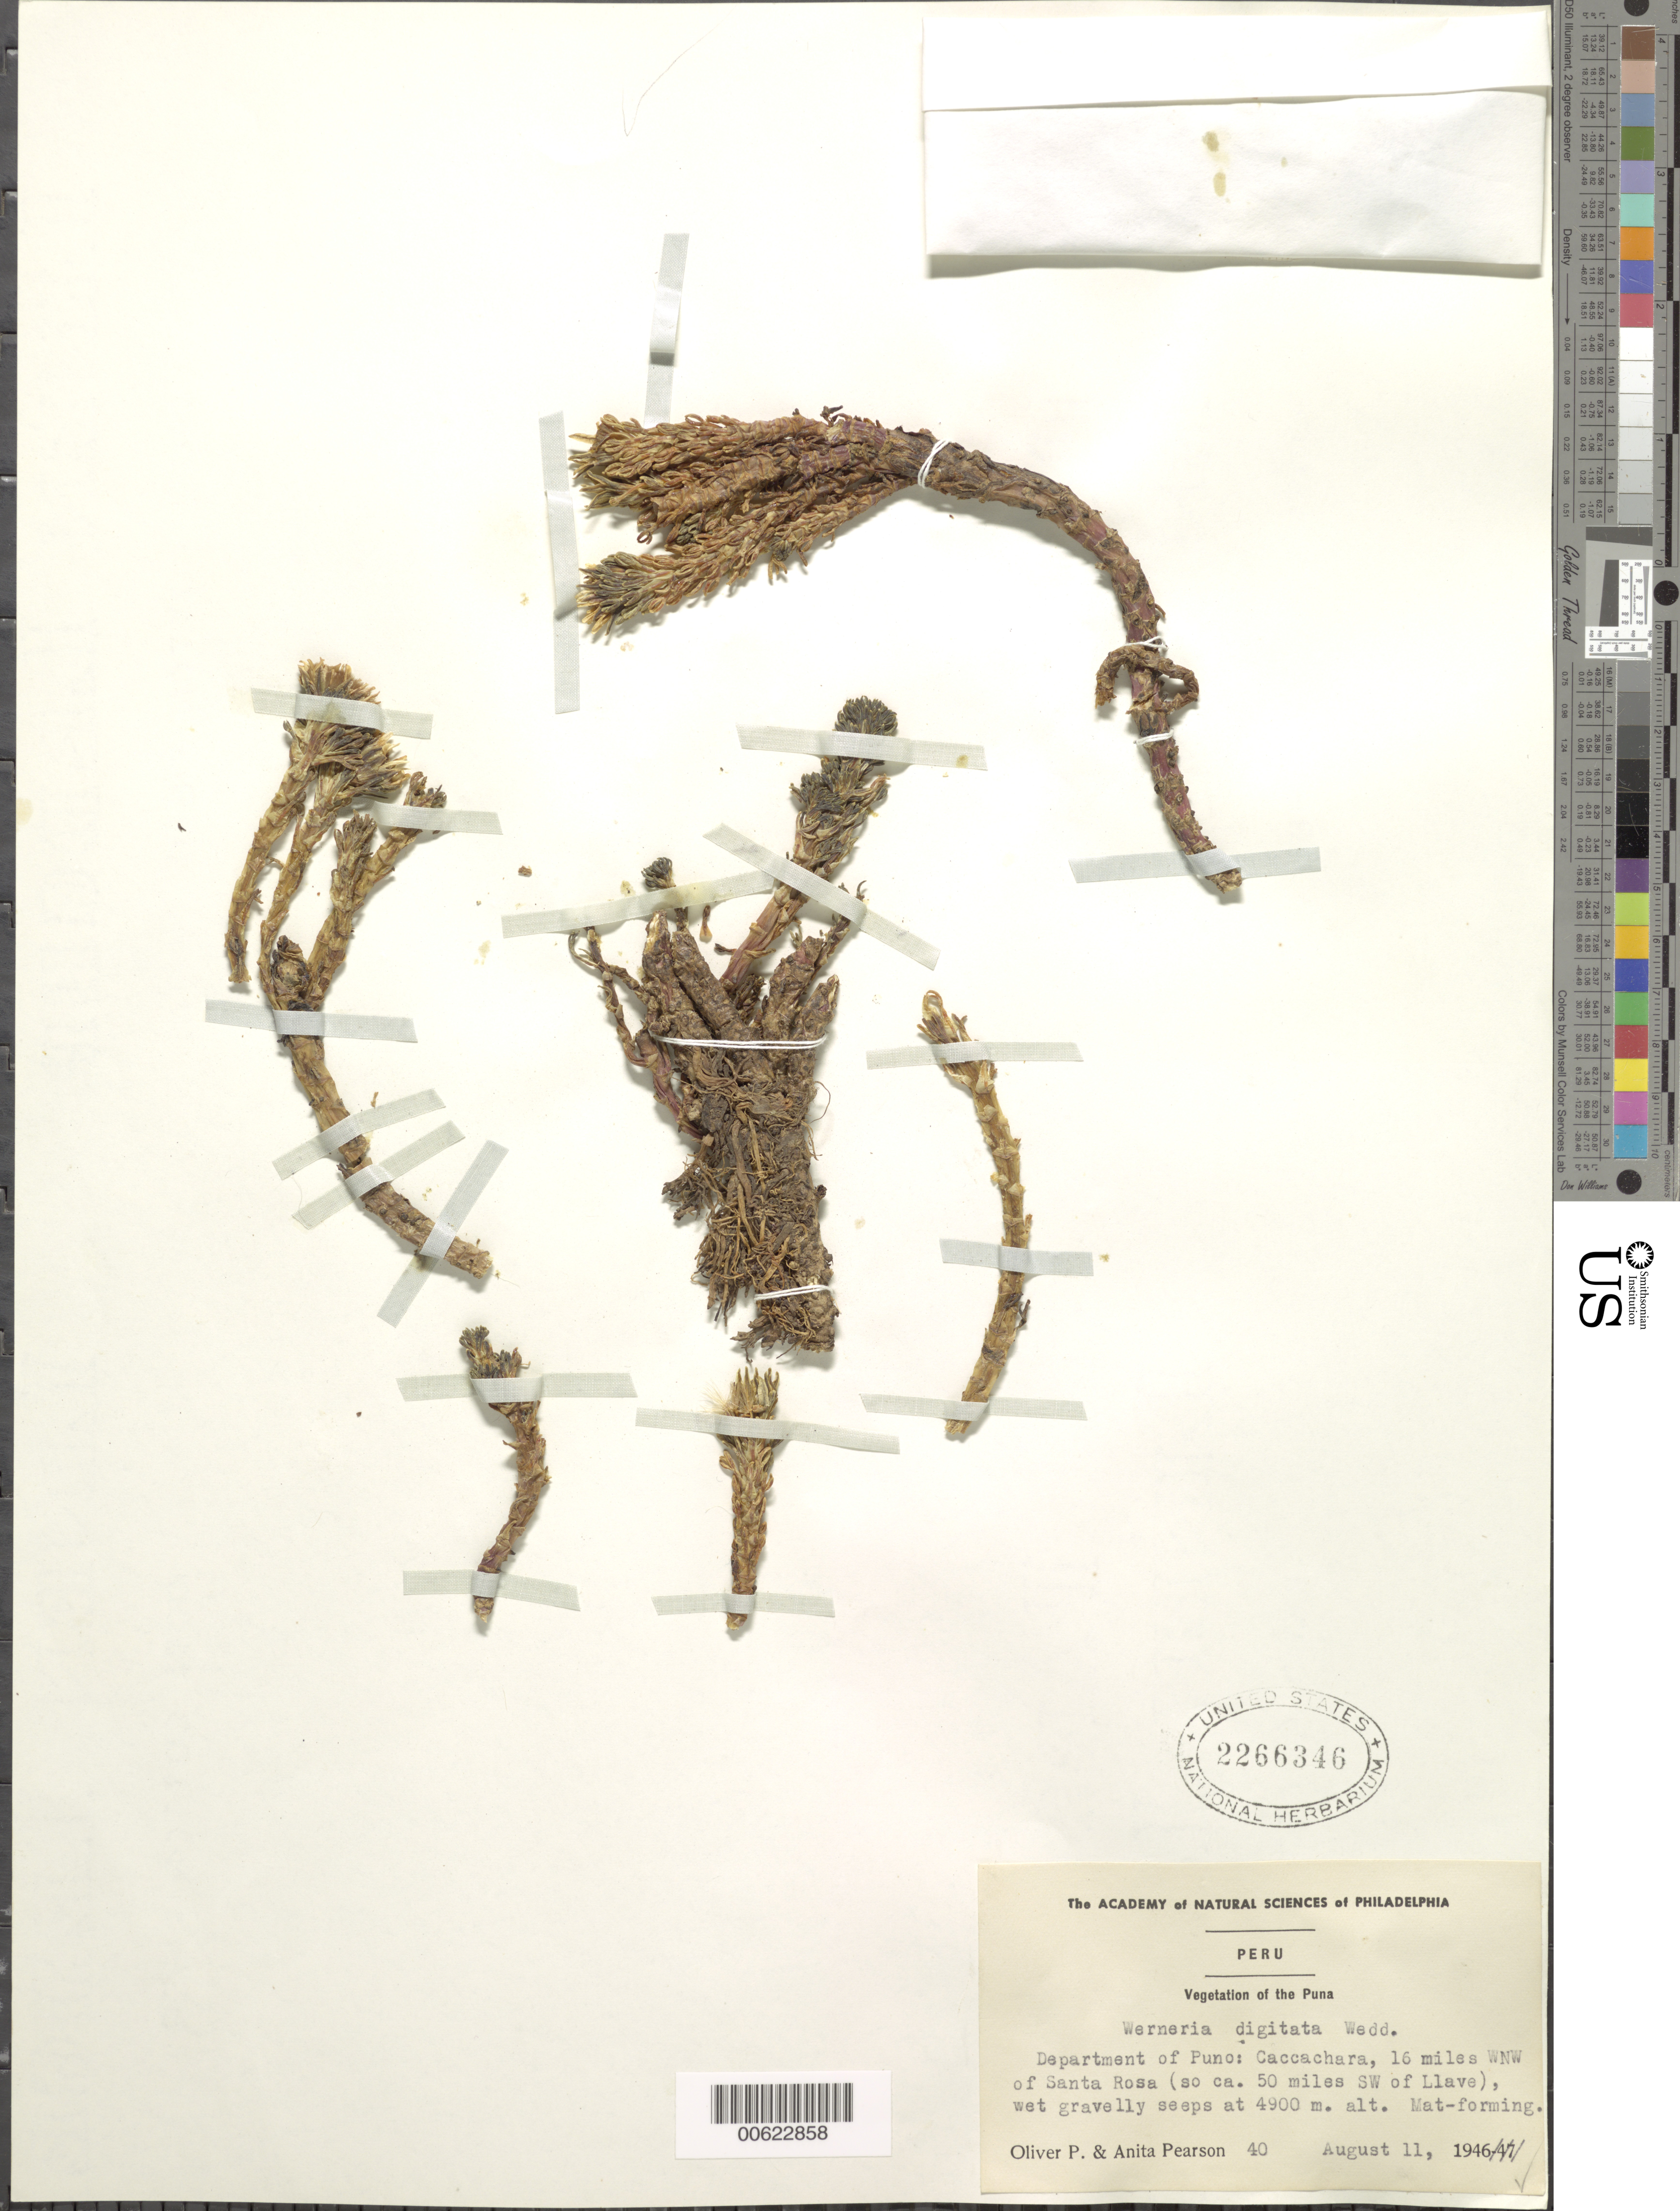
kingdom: Plantae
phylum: Tracheophyta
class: Magnoliopsida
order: Asterales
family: Asteraceae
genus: Xenophyllum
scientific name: Xenophyllum digitatum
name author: (Wedd.) V.A. Funk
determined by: Funk, Vicki A., (BOT), Smithsonian Institution - National Museum of Natural History (UNITED STATES)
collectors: O. P. Pearson & A. Pearson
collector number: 40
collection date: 1946-08-11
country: Peru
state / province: Puno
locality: Caccachara: Santa Rosa, 16 miles WNW of, (so ca. 50 miles SW of Llave)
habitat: Wet gravelly seeps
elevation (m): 4900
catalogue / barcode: US 2266346